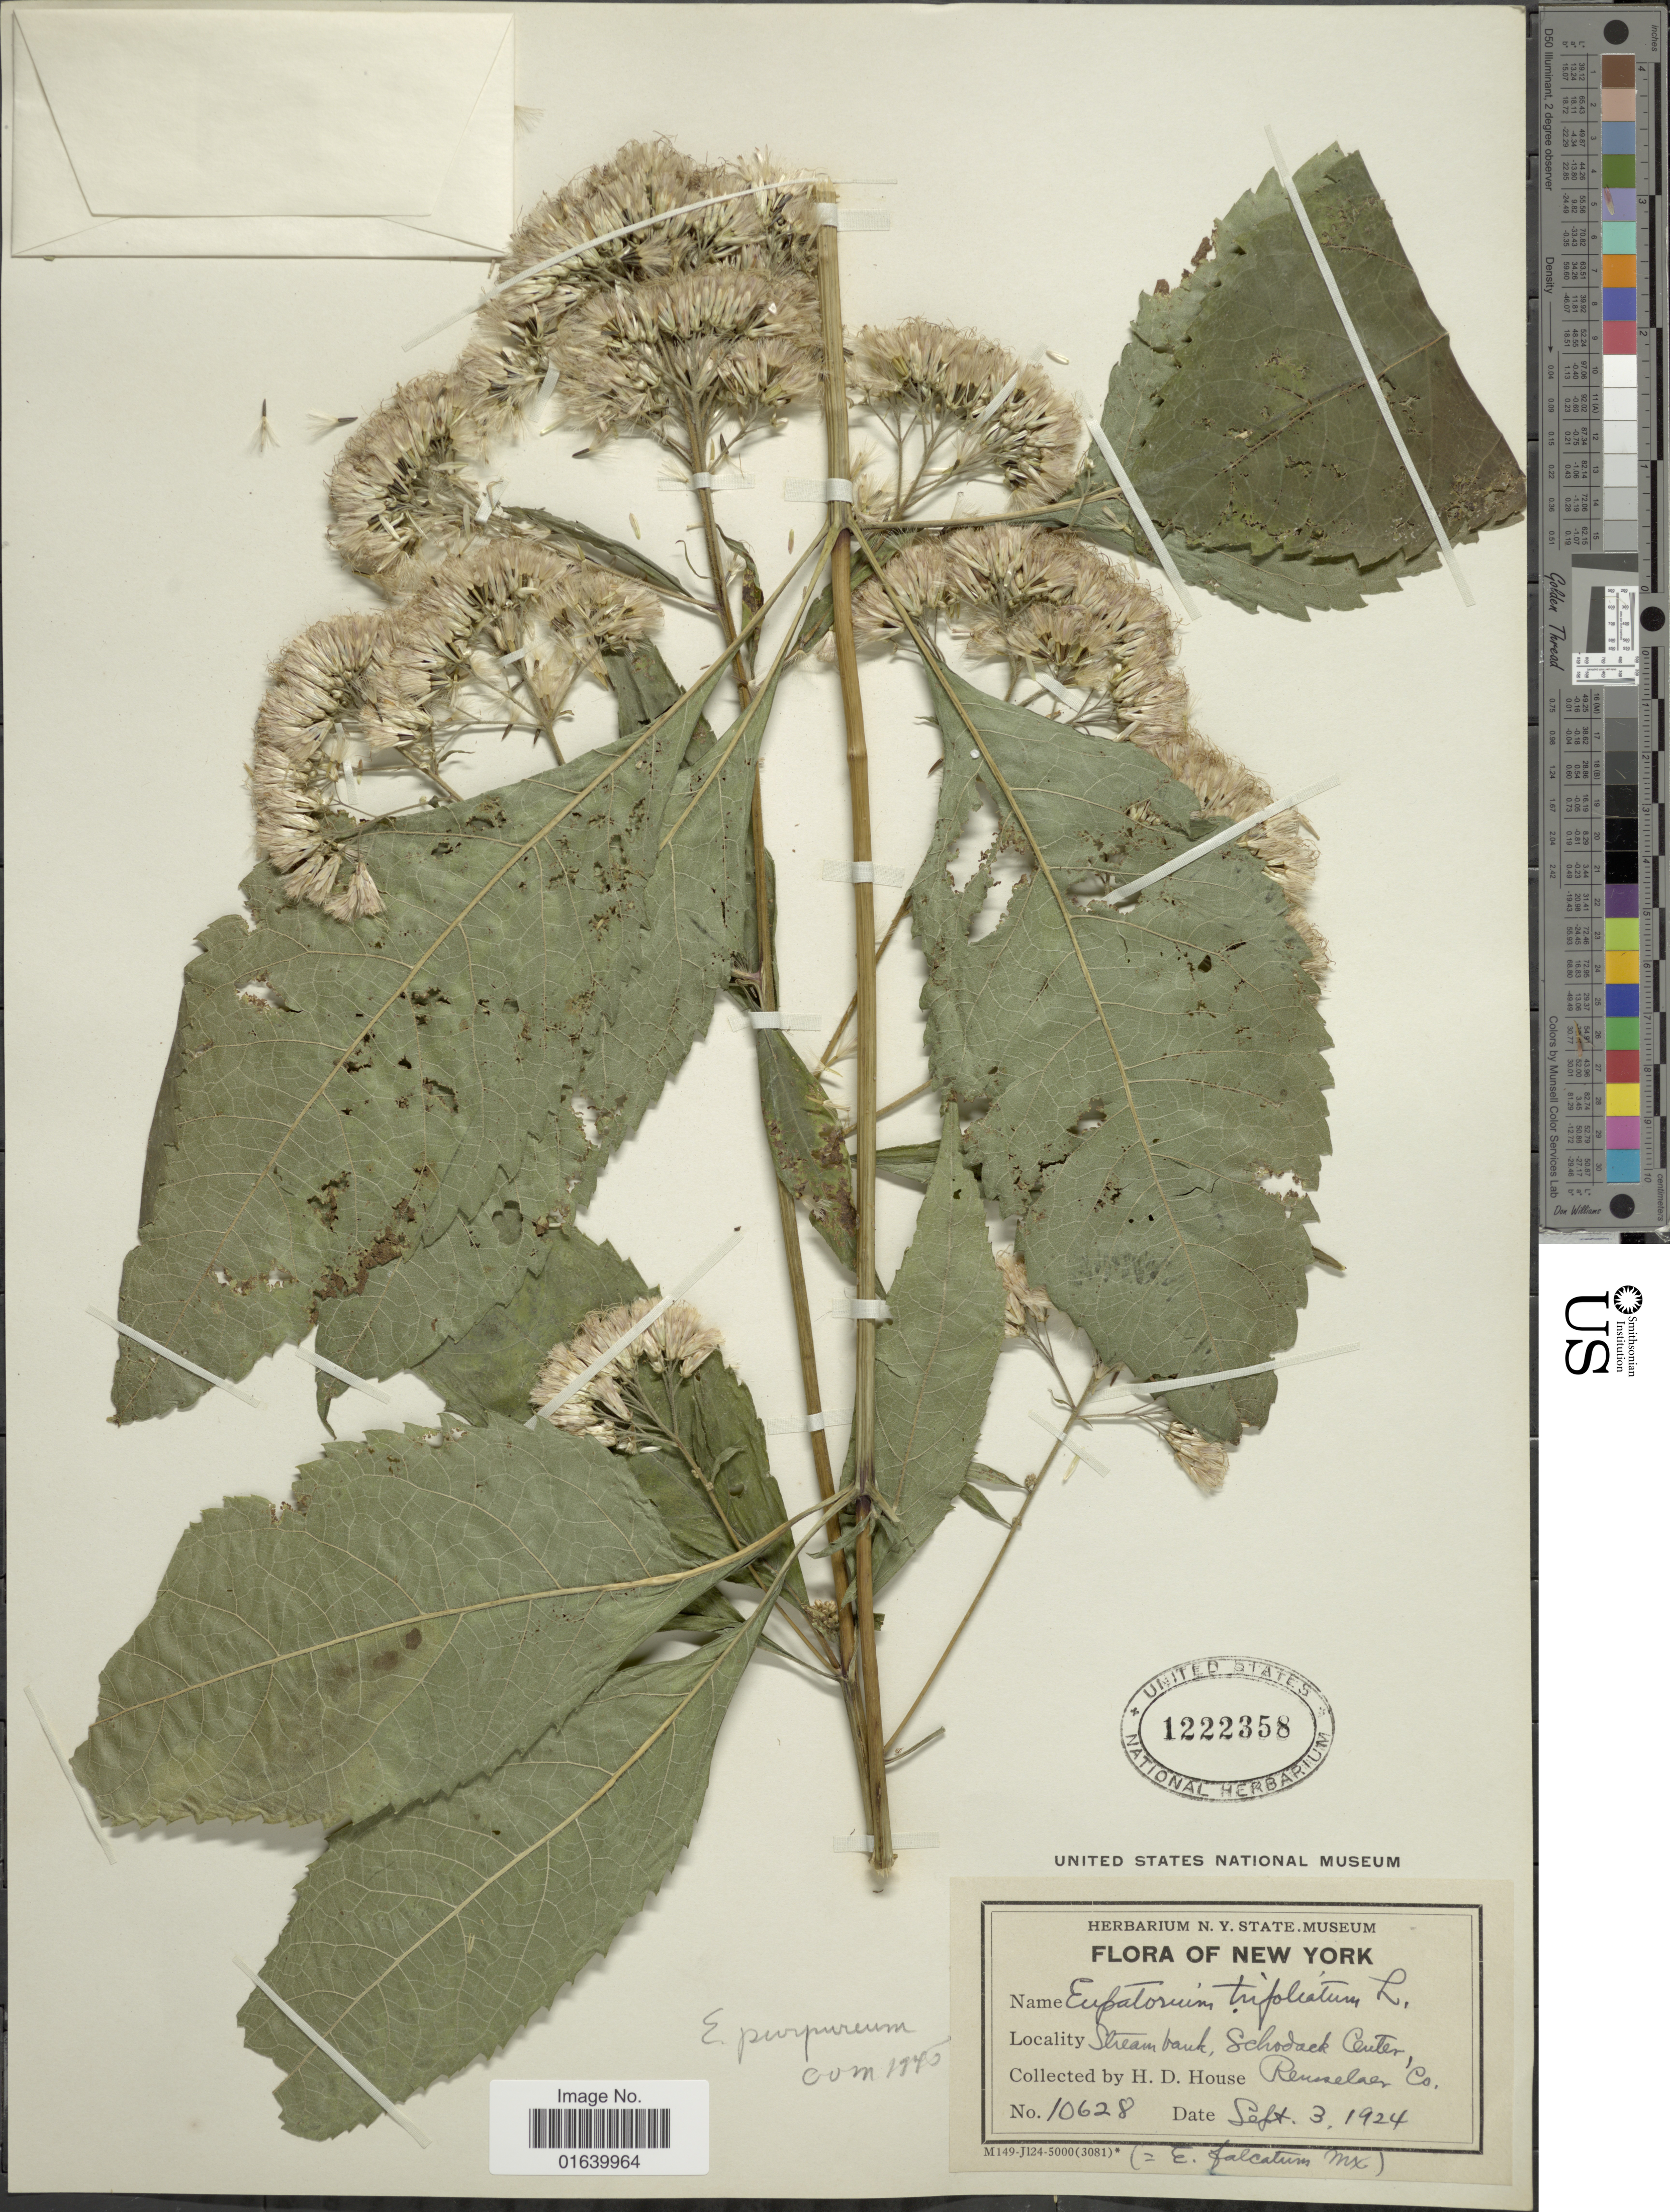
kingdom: Plantae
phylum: Tracheophyta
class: Magnoliopsida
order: Asterales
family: Asteraceae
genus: Eupatorium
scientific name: Eupatorium purpureum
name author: (L.) E.E. Lamont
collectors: H. D. House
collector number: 10628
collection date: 1924-09-03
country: United States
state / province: New York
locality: New York, Stream Bank,Schodack Center, Renselaer Co.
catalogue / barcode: US 1222358